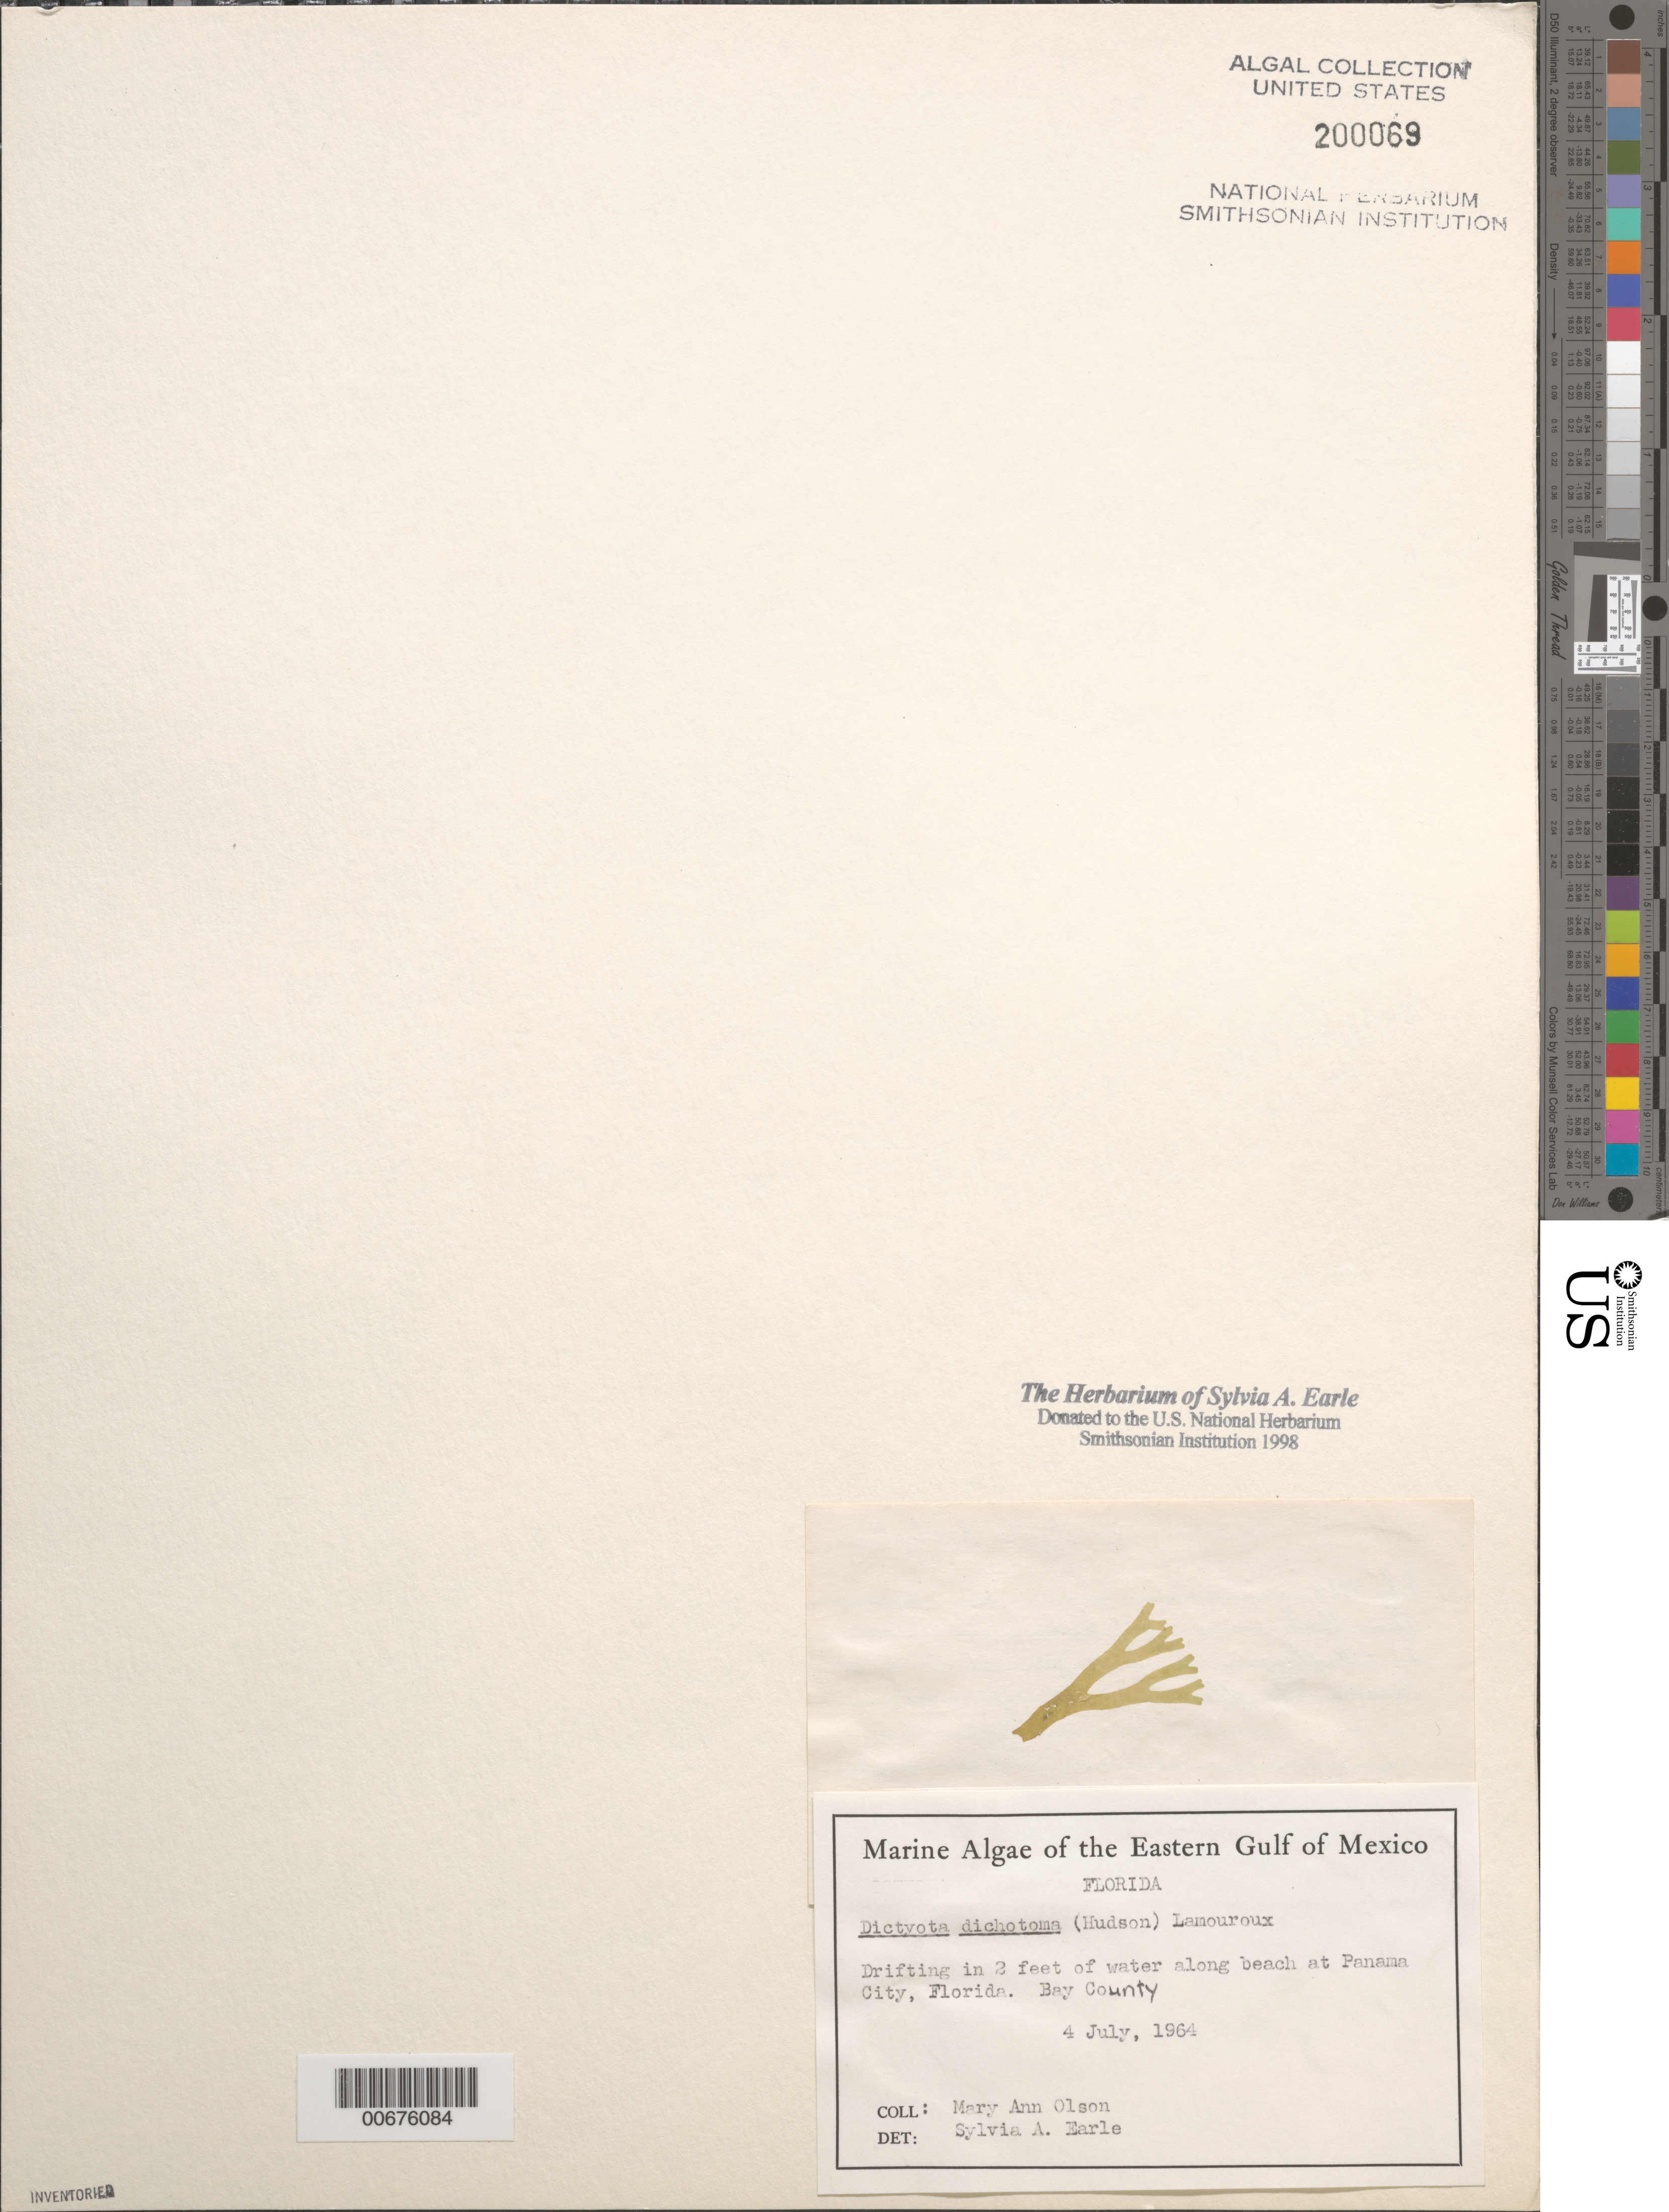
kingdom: Chromista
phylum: Ochrophyta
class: Phaeophyceae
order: Dictyotales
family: Dictyotaceae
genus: Dictyota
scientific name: Dictyota dichotoma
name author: (Huds.) J.V.Lamouroux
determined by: Earle, S. A.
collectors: M. Olson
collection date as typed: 04 Jul 1964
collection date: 1964-07-04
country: United States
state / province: Florida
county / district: Bay County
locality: Panama City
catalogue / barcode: US 200069